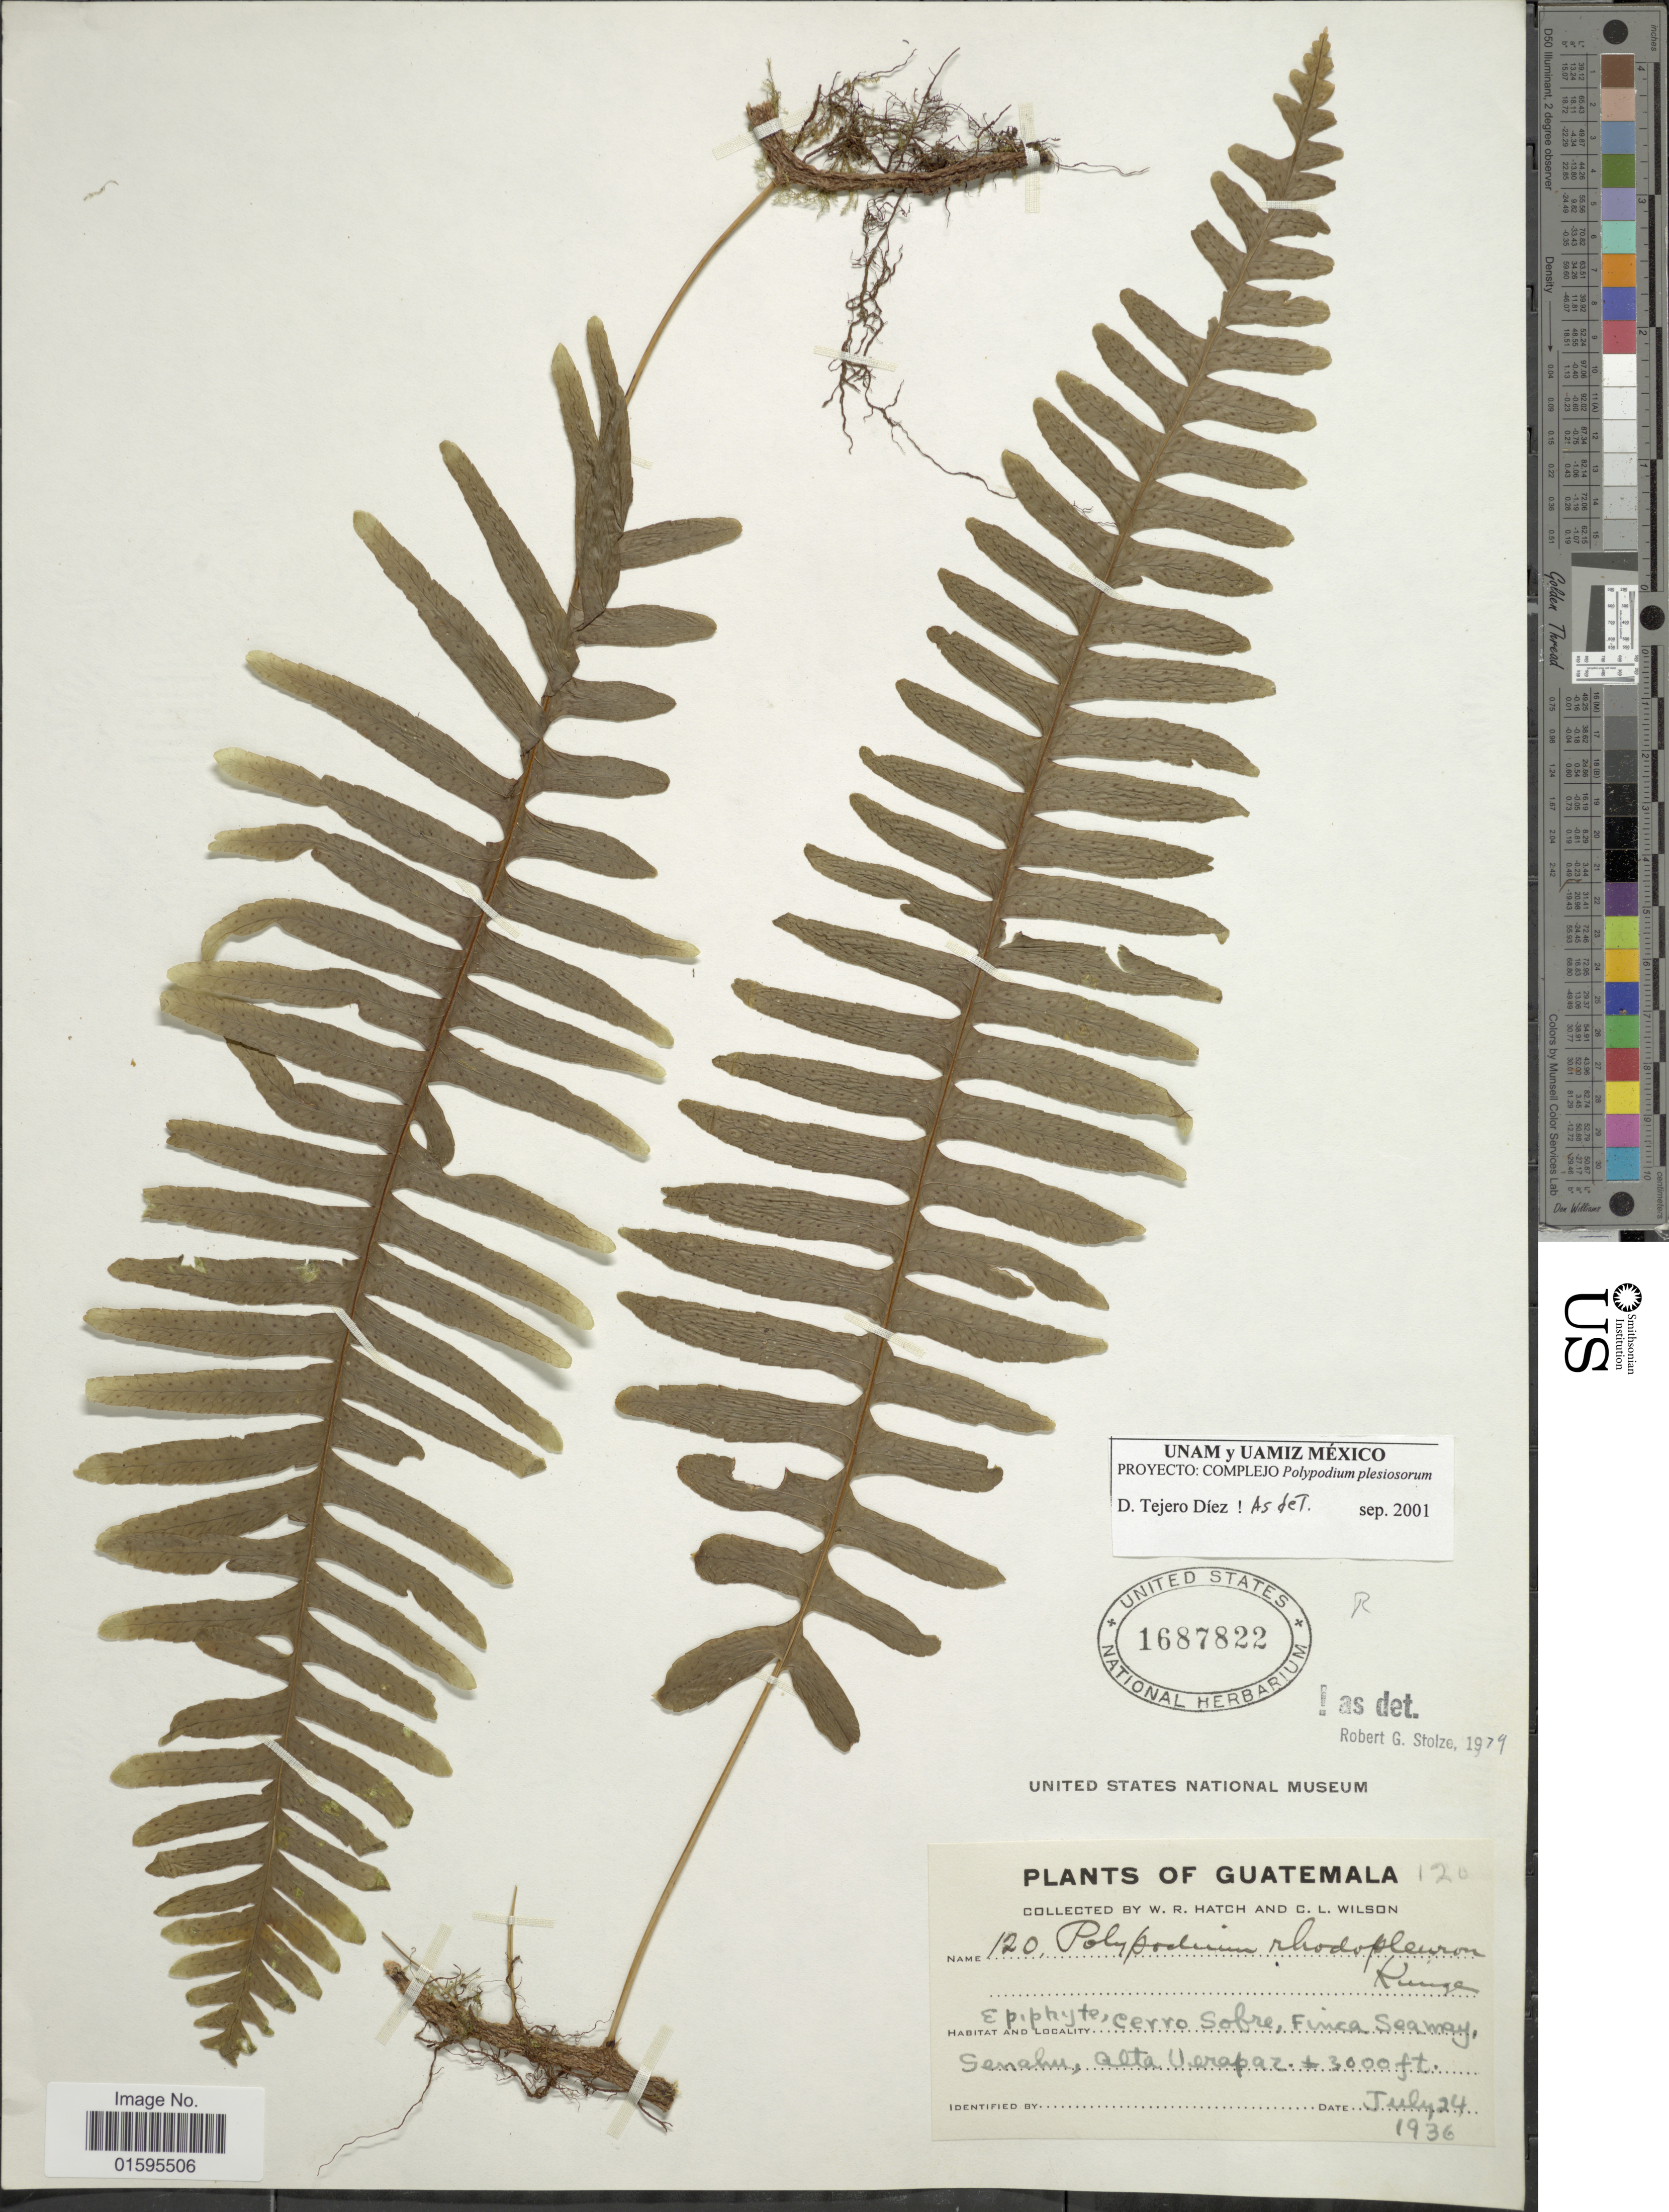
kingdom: Plantae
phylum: Tracheophyta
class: Polypodiopsida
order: Polypodiales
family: Polypodiaceae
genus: Polypodium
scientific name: Polypodium rhodopleuron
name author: Kunze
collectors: W. Hatch & C. L. Wilson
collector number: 120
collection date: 1936-07-24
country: Guatemala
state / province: Alta Verapaz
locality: Cerro Sobre, Finca Seamay Senahu, Alta Verapaz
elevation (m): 914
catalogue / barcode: US 1687822